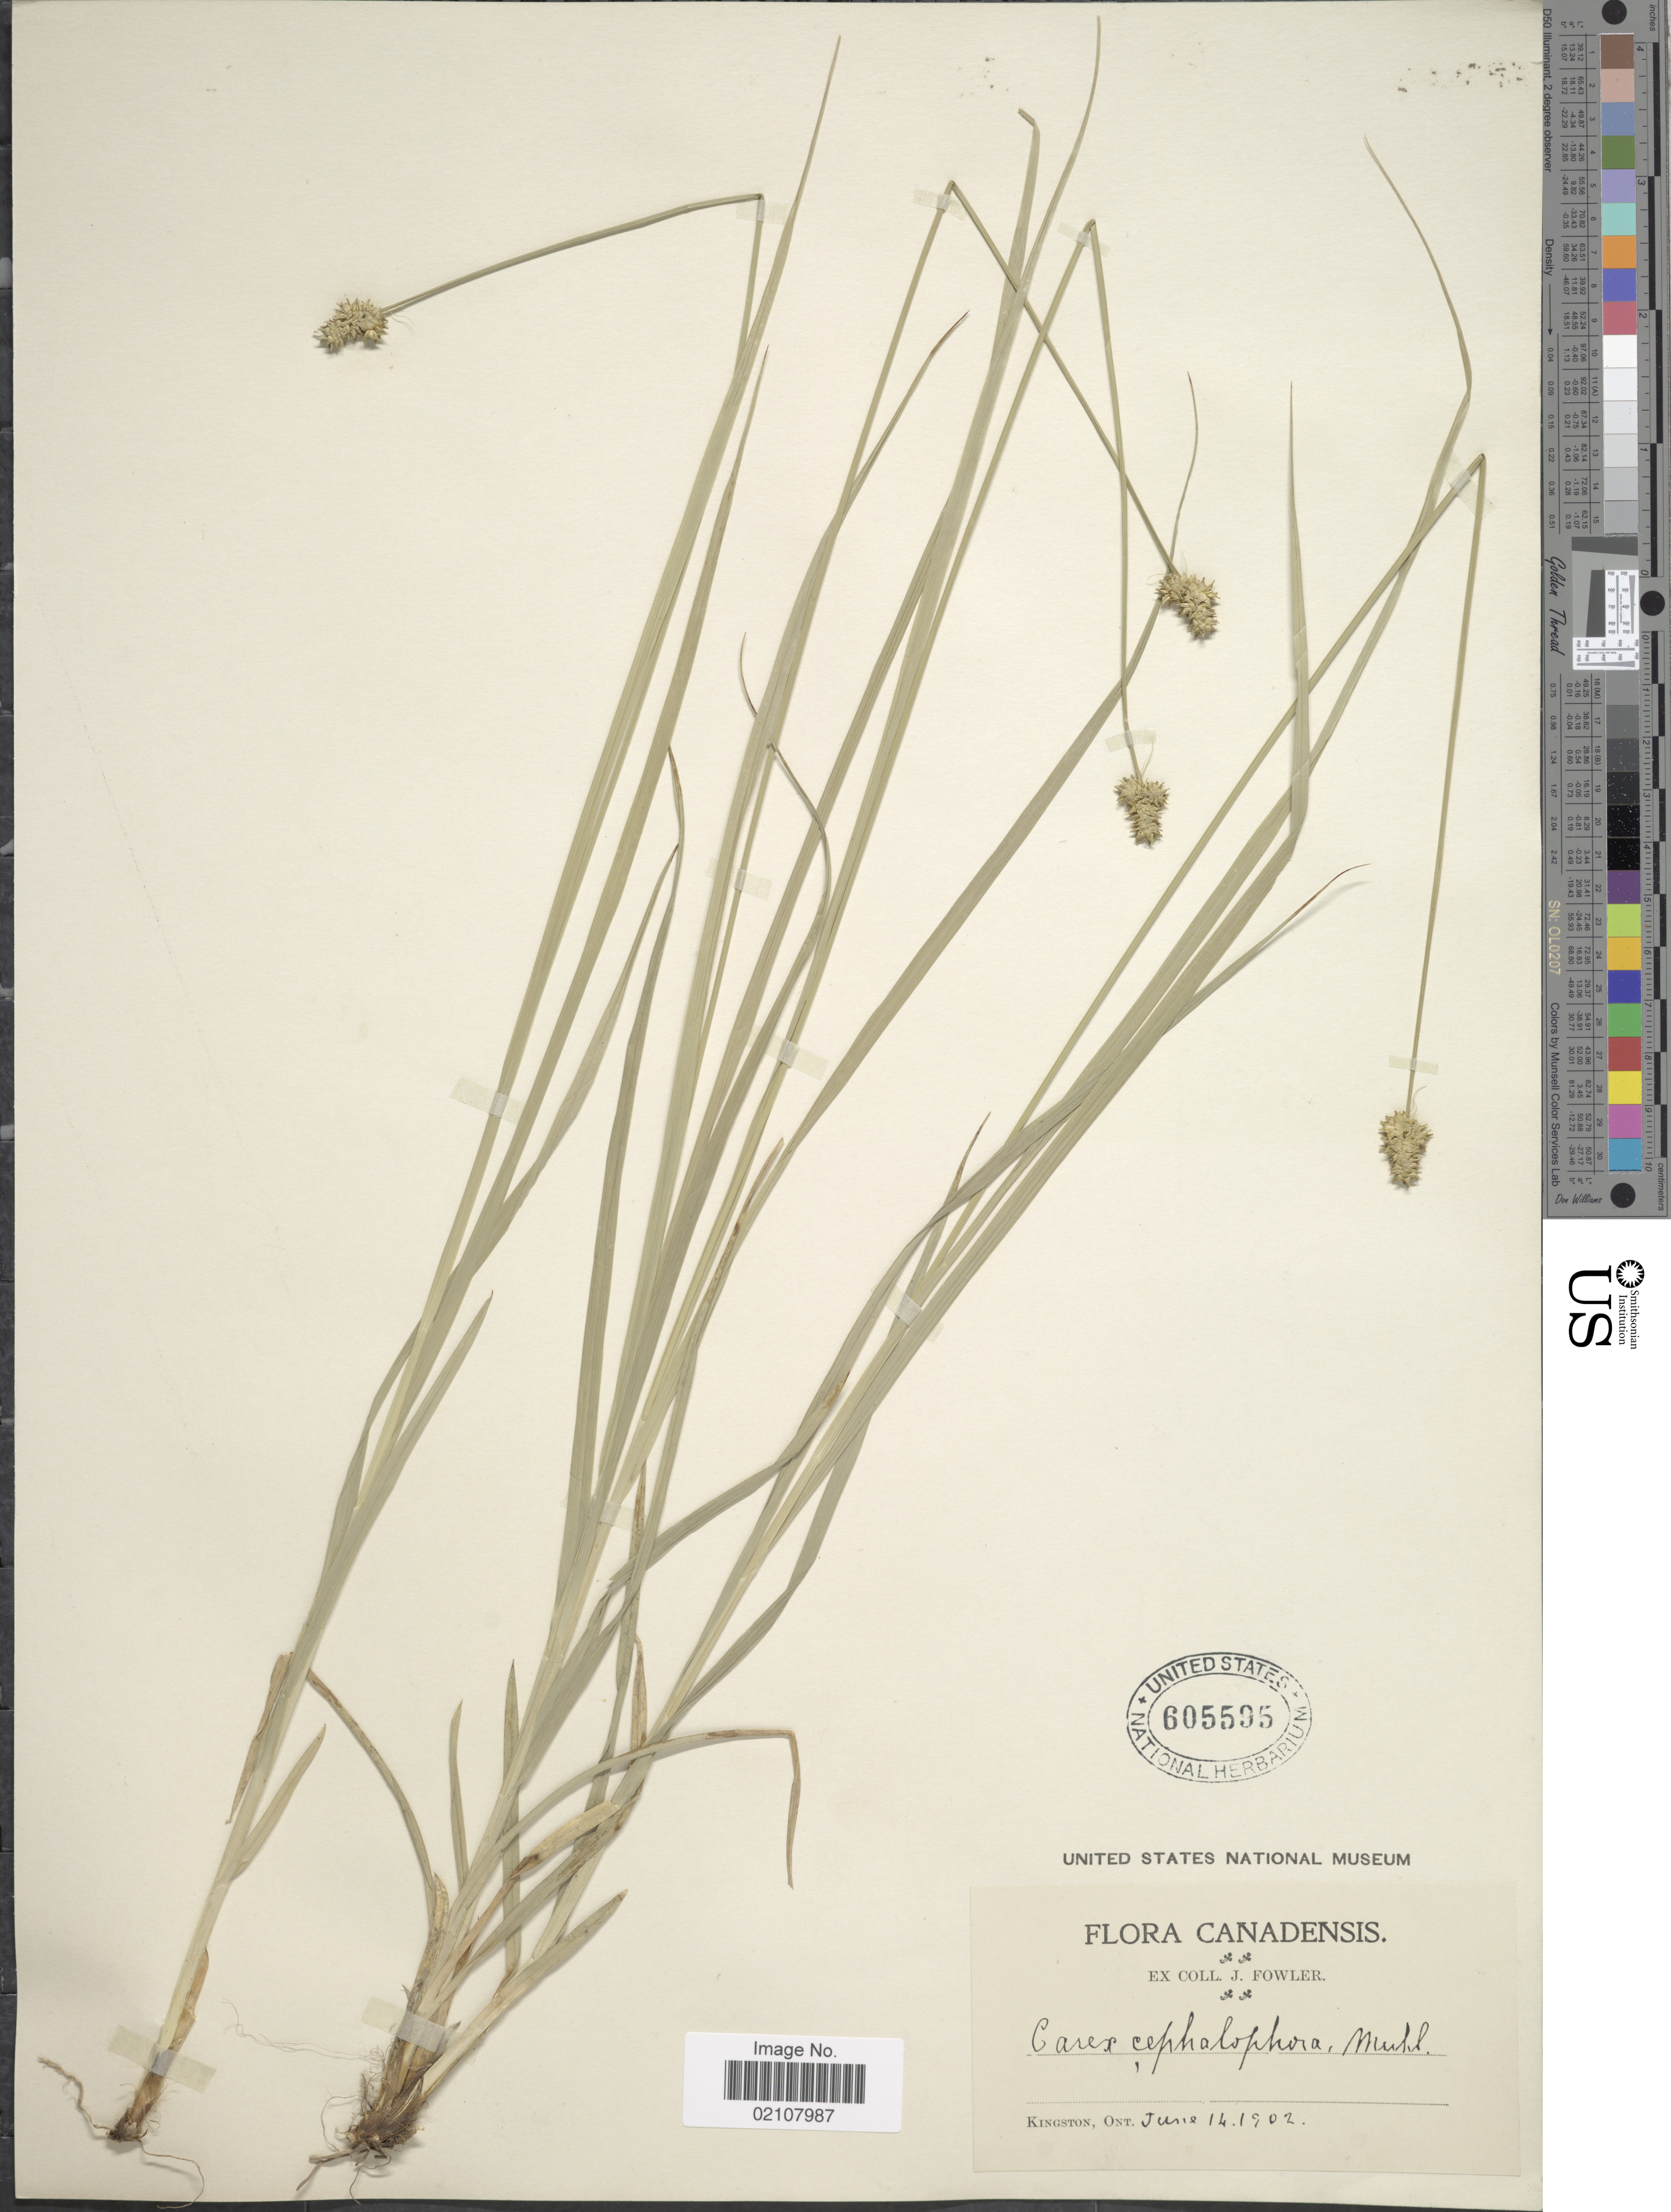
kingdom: Plantae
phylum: Tracheophyta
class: Liliopsida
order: Poales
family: Cyperaceae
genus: Carex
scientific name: Carex cephalophora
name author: Muhl. ex Willd.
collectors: J. P. Fowler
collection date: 1902-06-14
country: Canada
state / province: Ontario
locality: Kingston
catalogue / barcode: US 605595